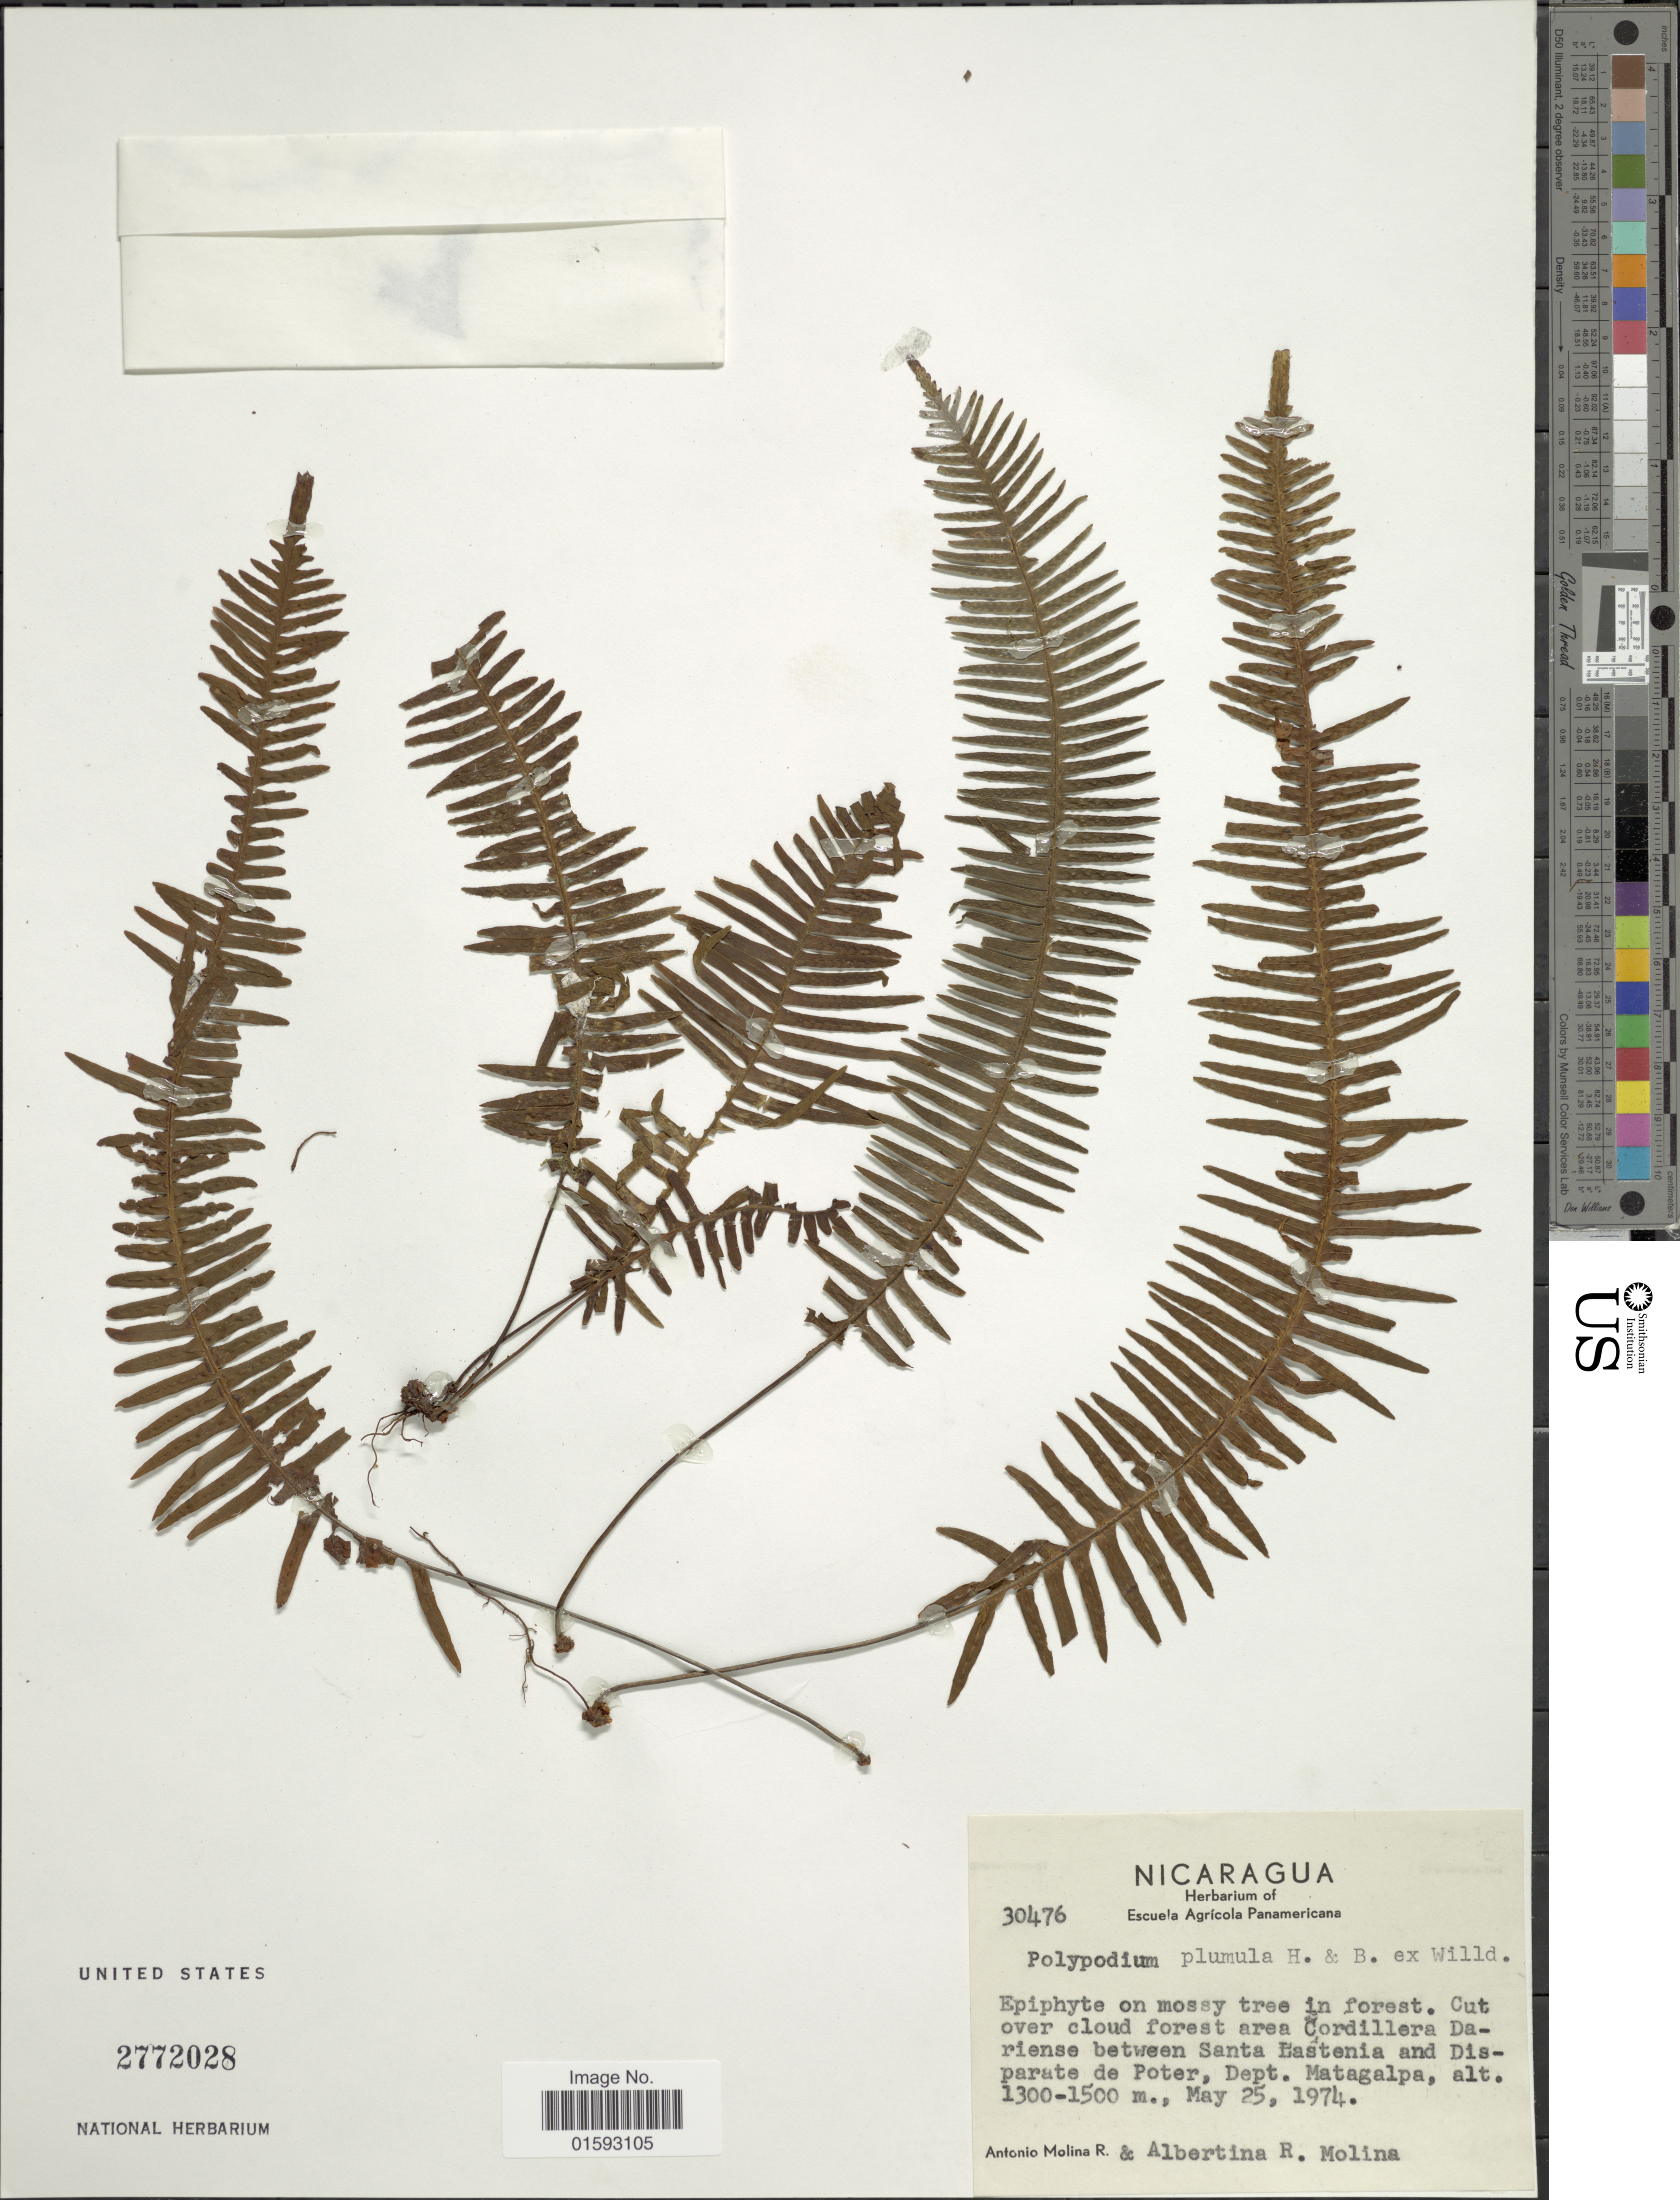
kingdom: Plantae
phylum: Tracheophyta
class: Polypodiopsida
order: Polypodiales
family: Polypodiaceae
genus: Pecluma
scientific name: Pecluma plumula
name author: (Humb. & Bonpl. ex Willd.) M.G. Price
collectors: A. Molina R. & A. R. Molina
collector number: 30476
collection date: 1974-05-25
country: Nicaragua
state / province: Matagalpa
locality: Epiphyte on mossy tree in forest. Cut over cloud forest area Cordillera Dariense between Santa Lastenia and Disparate de Poter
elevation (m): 1300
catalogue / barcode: US 2772028